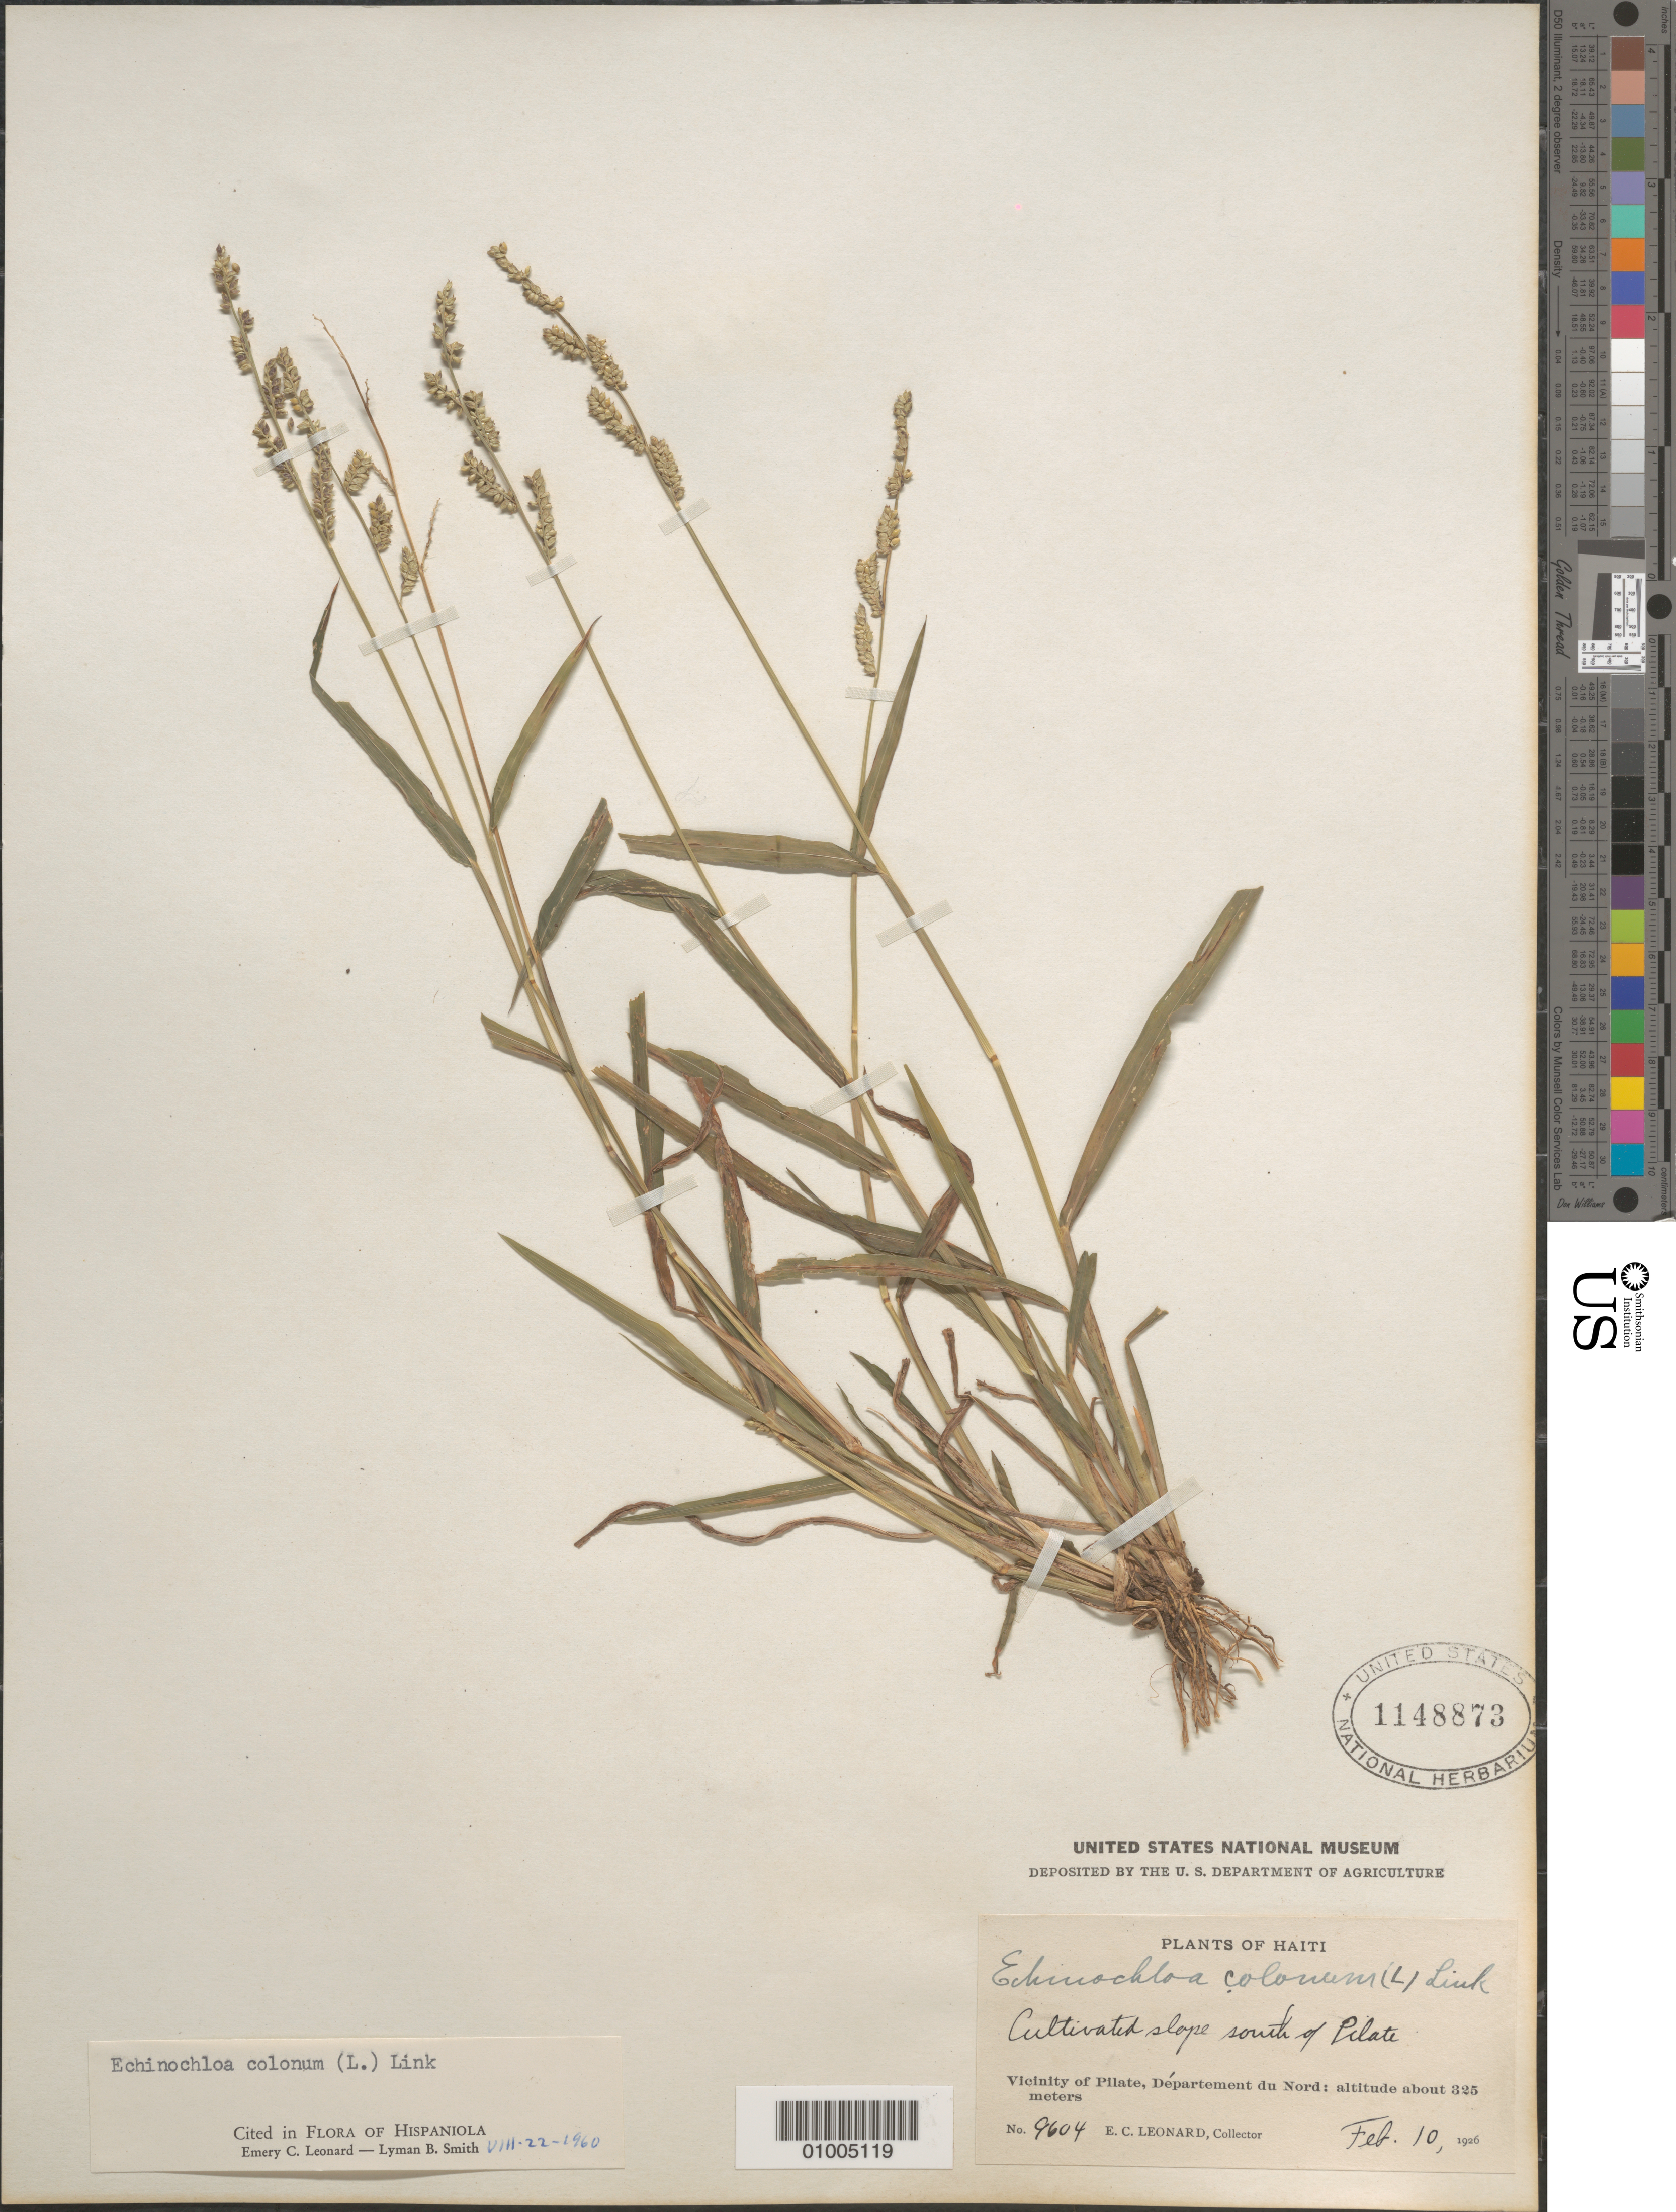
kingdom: Plantae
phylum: Tracheophyta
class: Liliopsida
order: Poales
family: Poaceae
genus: Echinochloa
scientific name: Echinochloa colona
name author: (L.) Link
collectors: E. C. Leonard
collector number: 9604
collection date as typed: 10 Feb 1926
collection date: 1926-02-10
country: Haiti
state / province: Nord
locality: Vicinity of Pilate, Department du Nord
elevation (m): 325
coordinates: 0 N, 0 E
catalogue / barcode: US 1148873